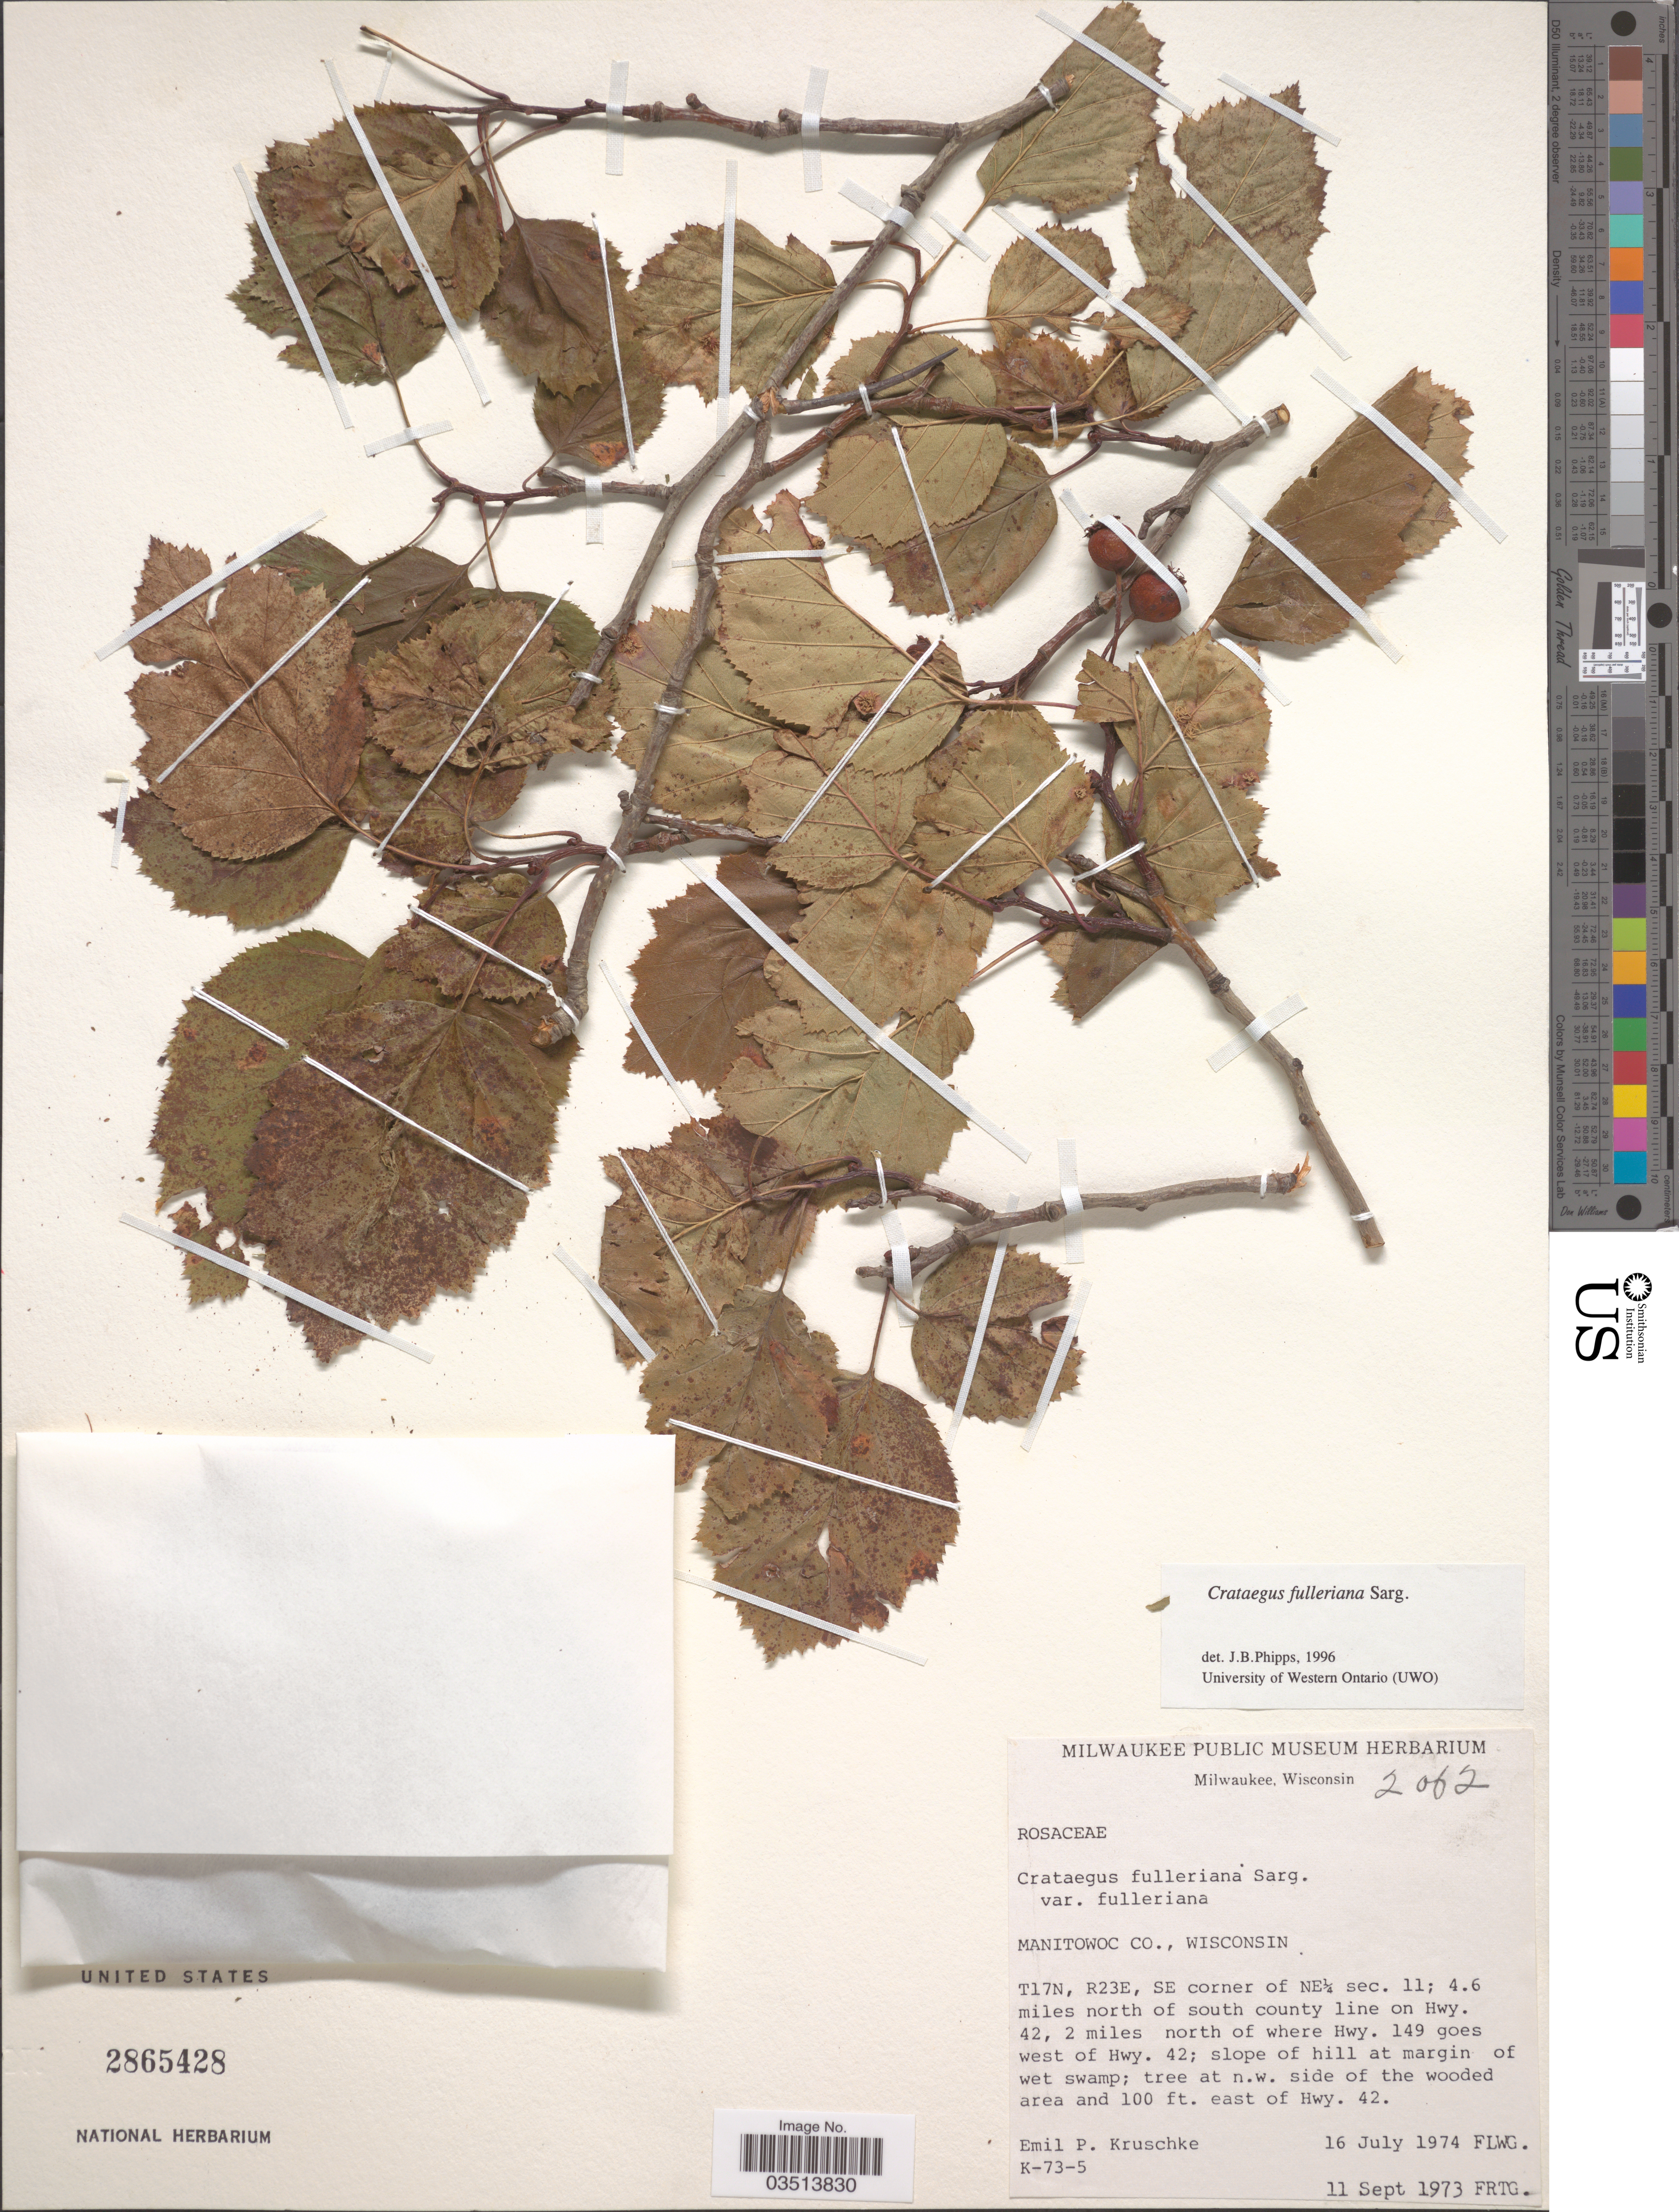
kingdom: Plantae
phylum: Tracheophyta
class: Magnoliopsida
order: Rosales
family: Rosaceae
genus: Crataegus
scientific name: Crataegus coccinea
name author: Ashe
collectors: E. Kruschke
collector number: K-73-5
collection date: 1973-09-11/1974-07-16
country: United States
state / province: Wisconsin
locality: Manitowoc Co. T17N, R23E, SE corner of NE¼ sec. 11; 4.6 miles north of south county line on Hwy. 42, 2 miles north of where Hwy. 149 goes west of Hwy. 42. At n.w. side of the wooded area and 100 ft. east of Hwy. 42.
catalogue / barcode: US 2865428